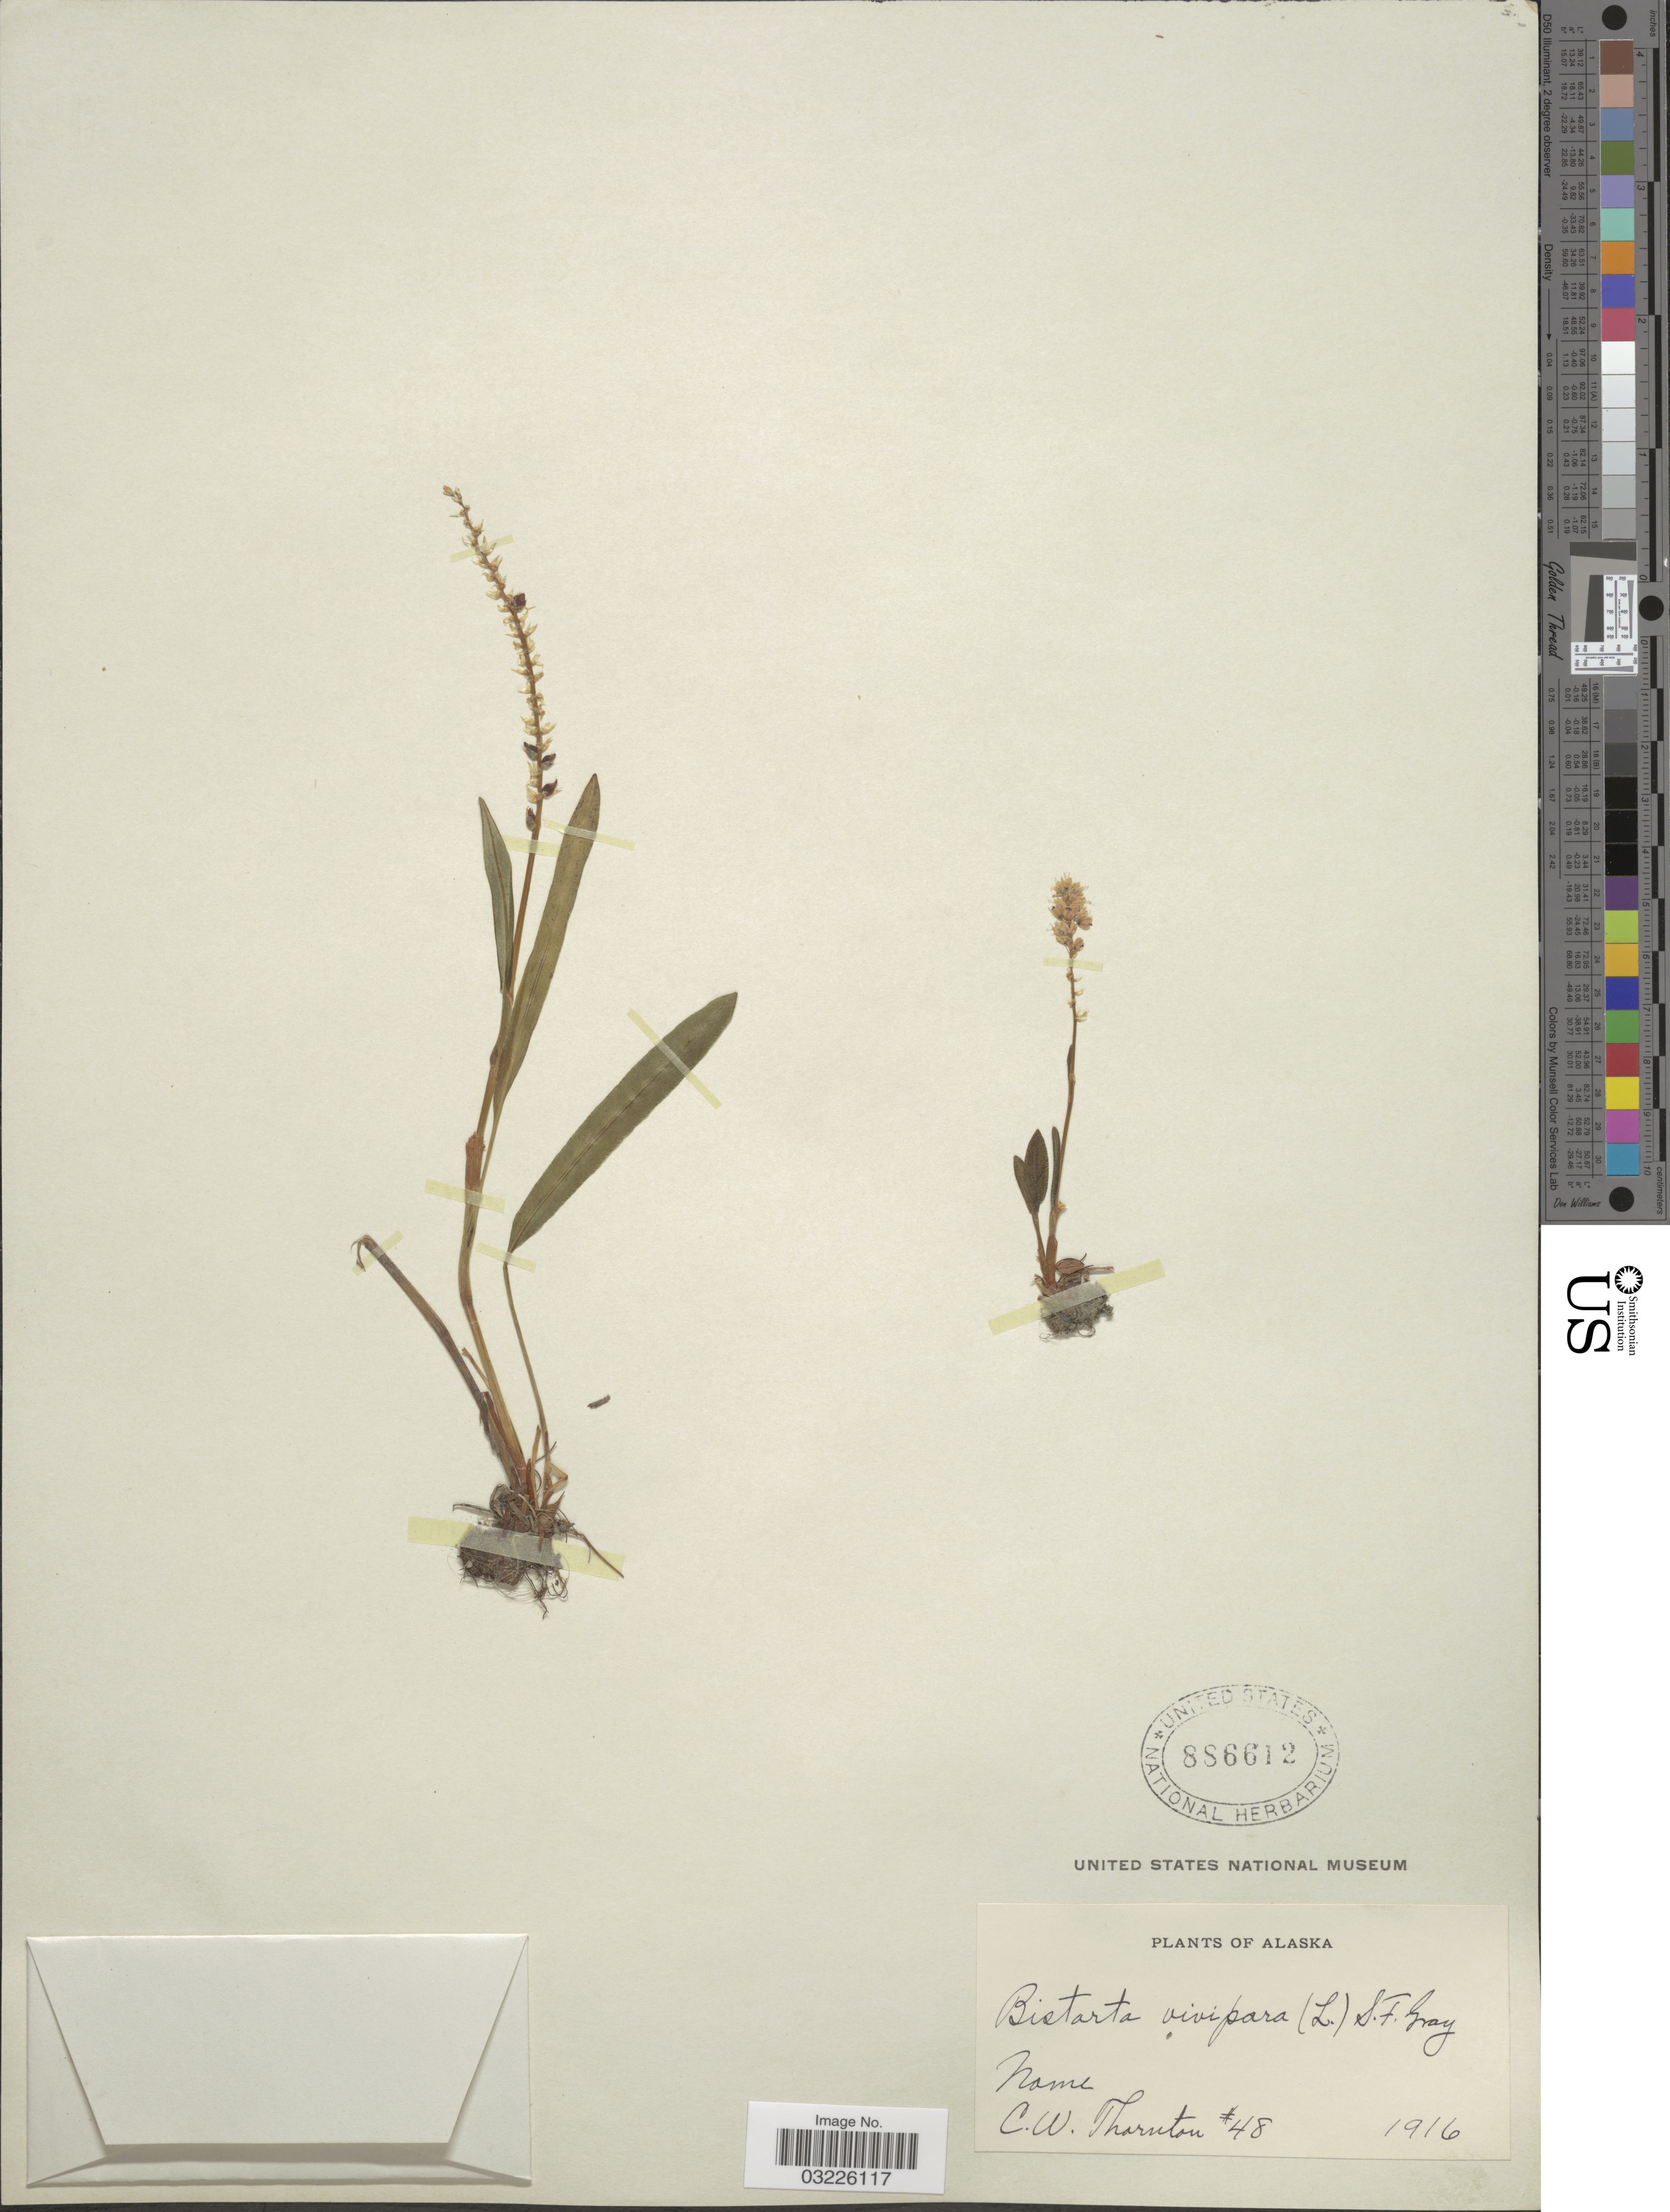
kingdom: Plantae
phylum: Tracheophyta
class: Magnoliopsida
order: Caryophyllales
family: Polygonaceae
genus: Bistorta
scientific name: Bistorta vivipara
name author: (L.) Delarbre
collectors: C. Thornton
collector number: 48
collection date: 1916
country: United States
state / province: Alaska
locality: Nome.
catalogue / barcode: US 886612